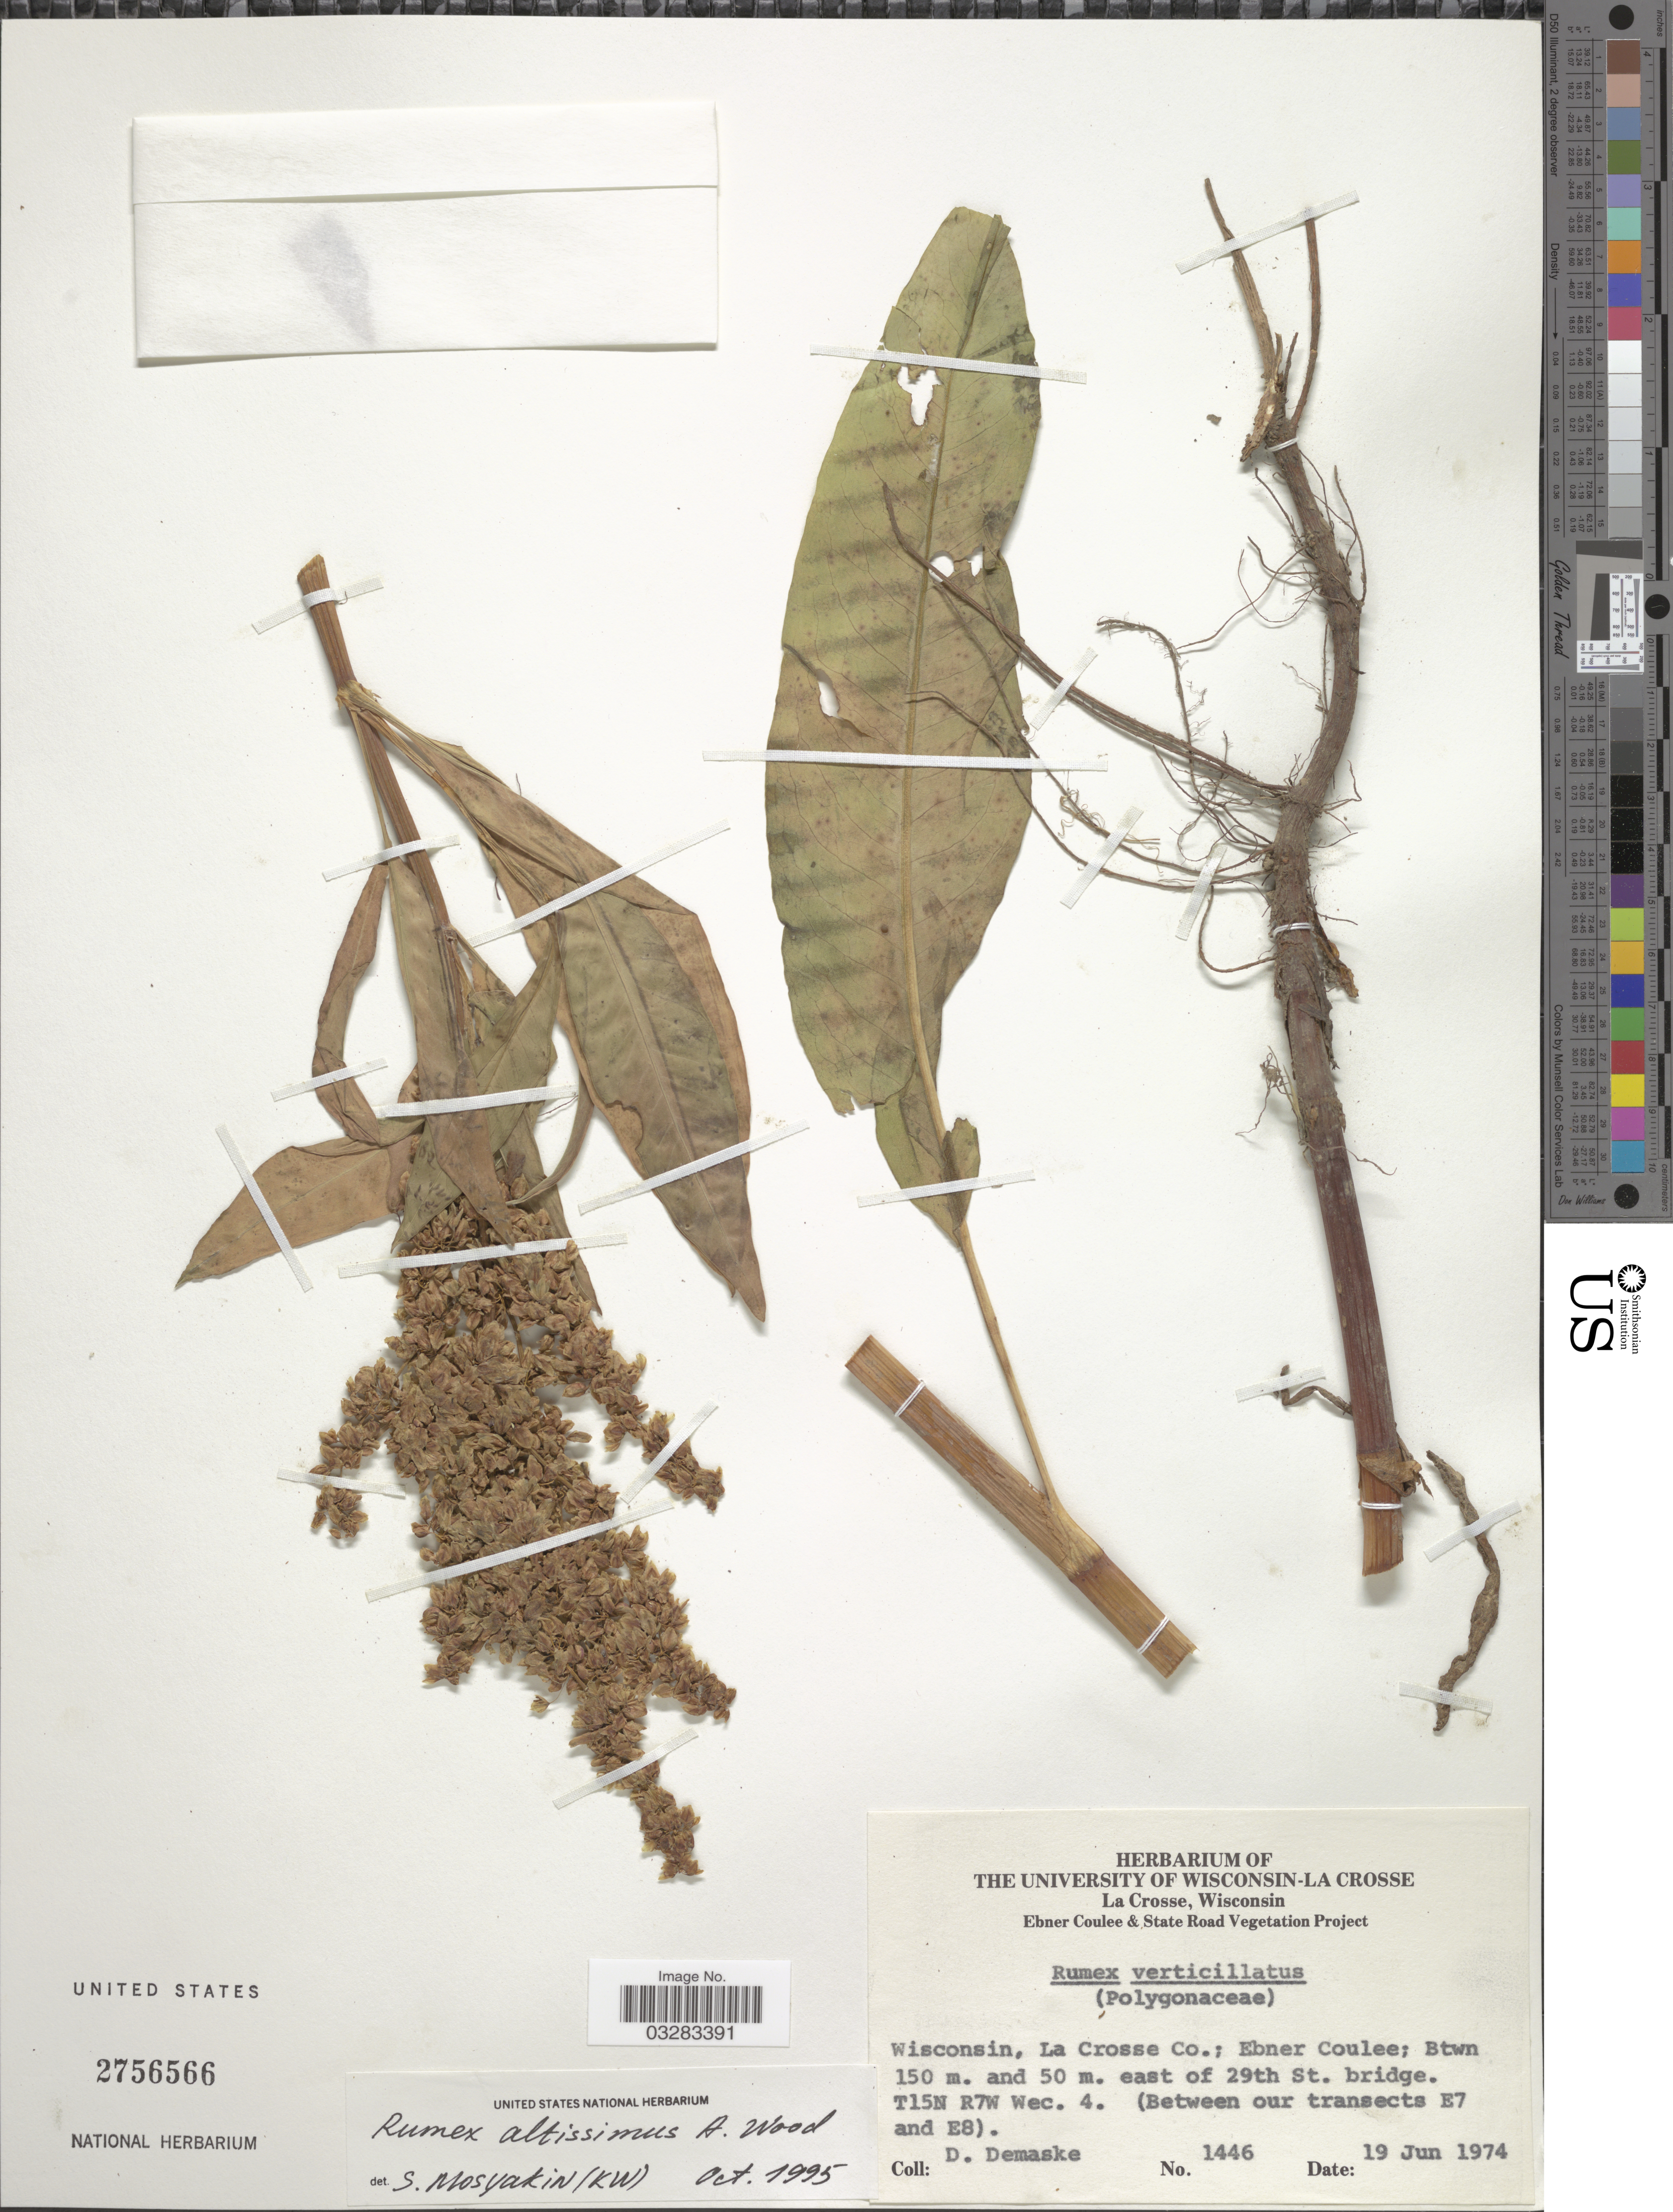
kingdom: Plantae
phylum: Tracheophyta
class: Magnoliopsida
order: Caryophyllales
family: Polygonaceae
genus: Rumex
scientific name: Rumex altissimus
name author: Alph. Wood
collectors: D. Demaske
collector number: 1446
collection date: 1974-06-19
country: United States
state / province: Wisconsin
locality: La Crosse Co.; Ebner Coulee; Btwn 150 m. and 50 m. east of 29th St. bridge. T15N R7W Wec. 4. (Between our transects E7 and E8).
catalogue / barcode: US 2756566